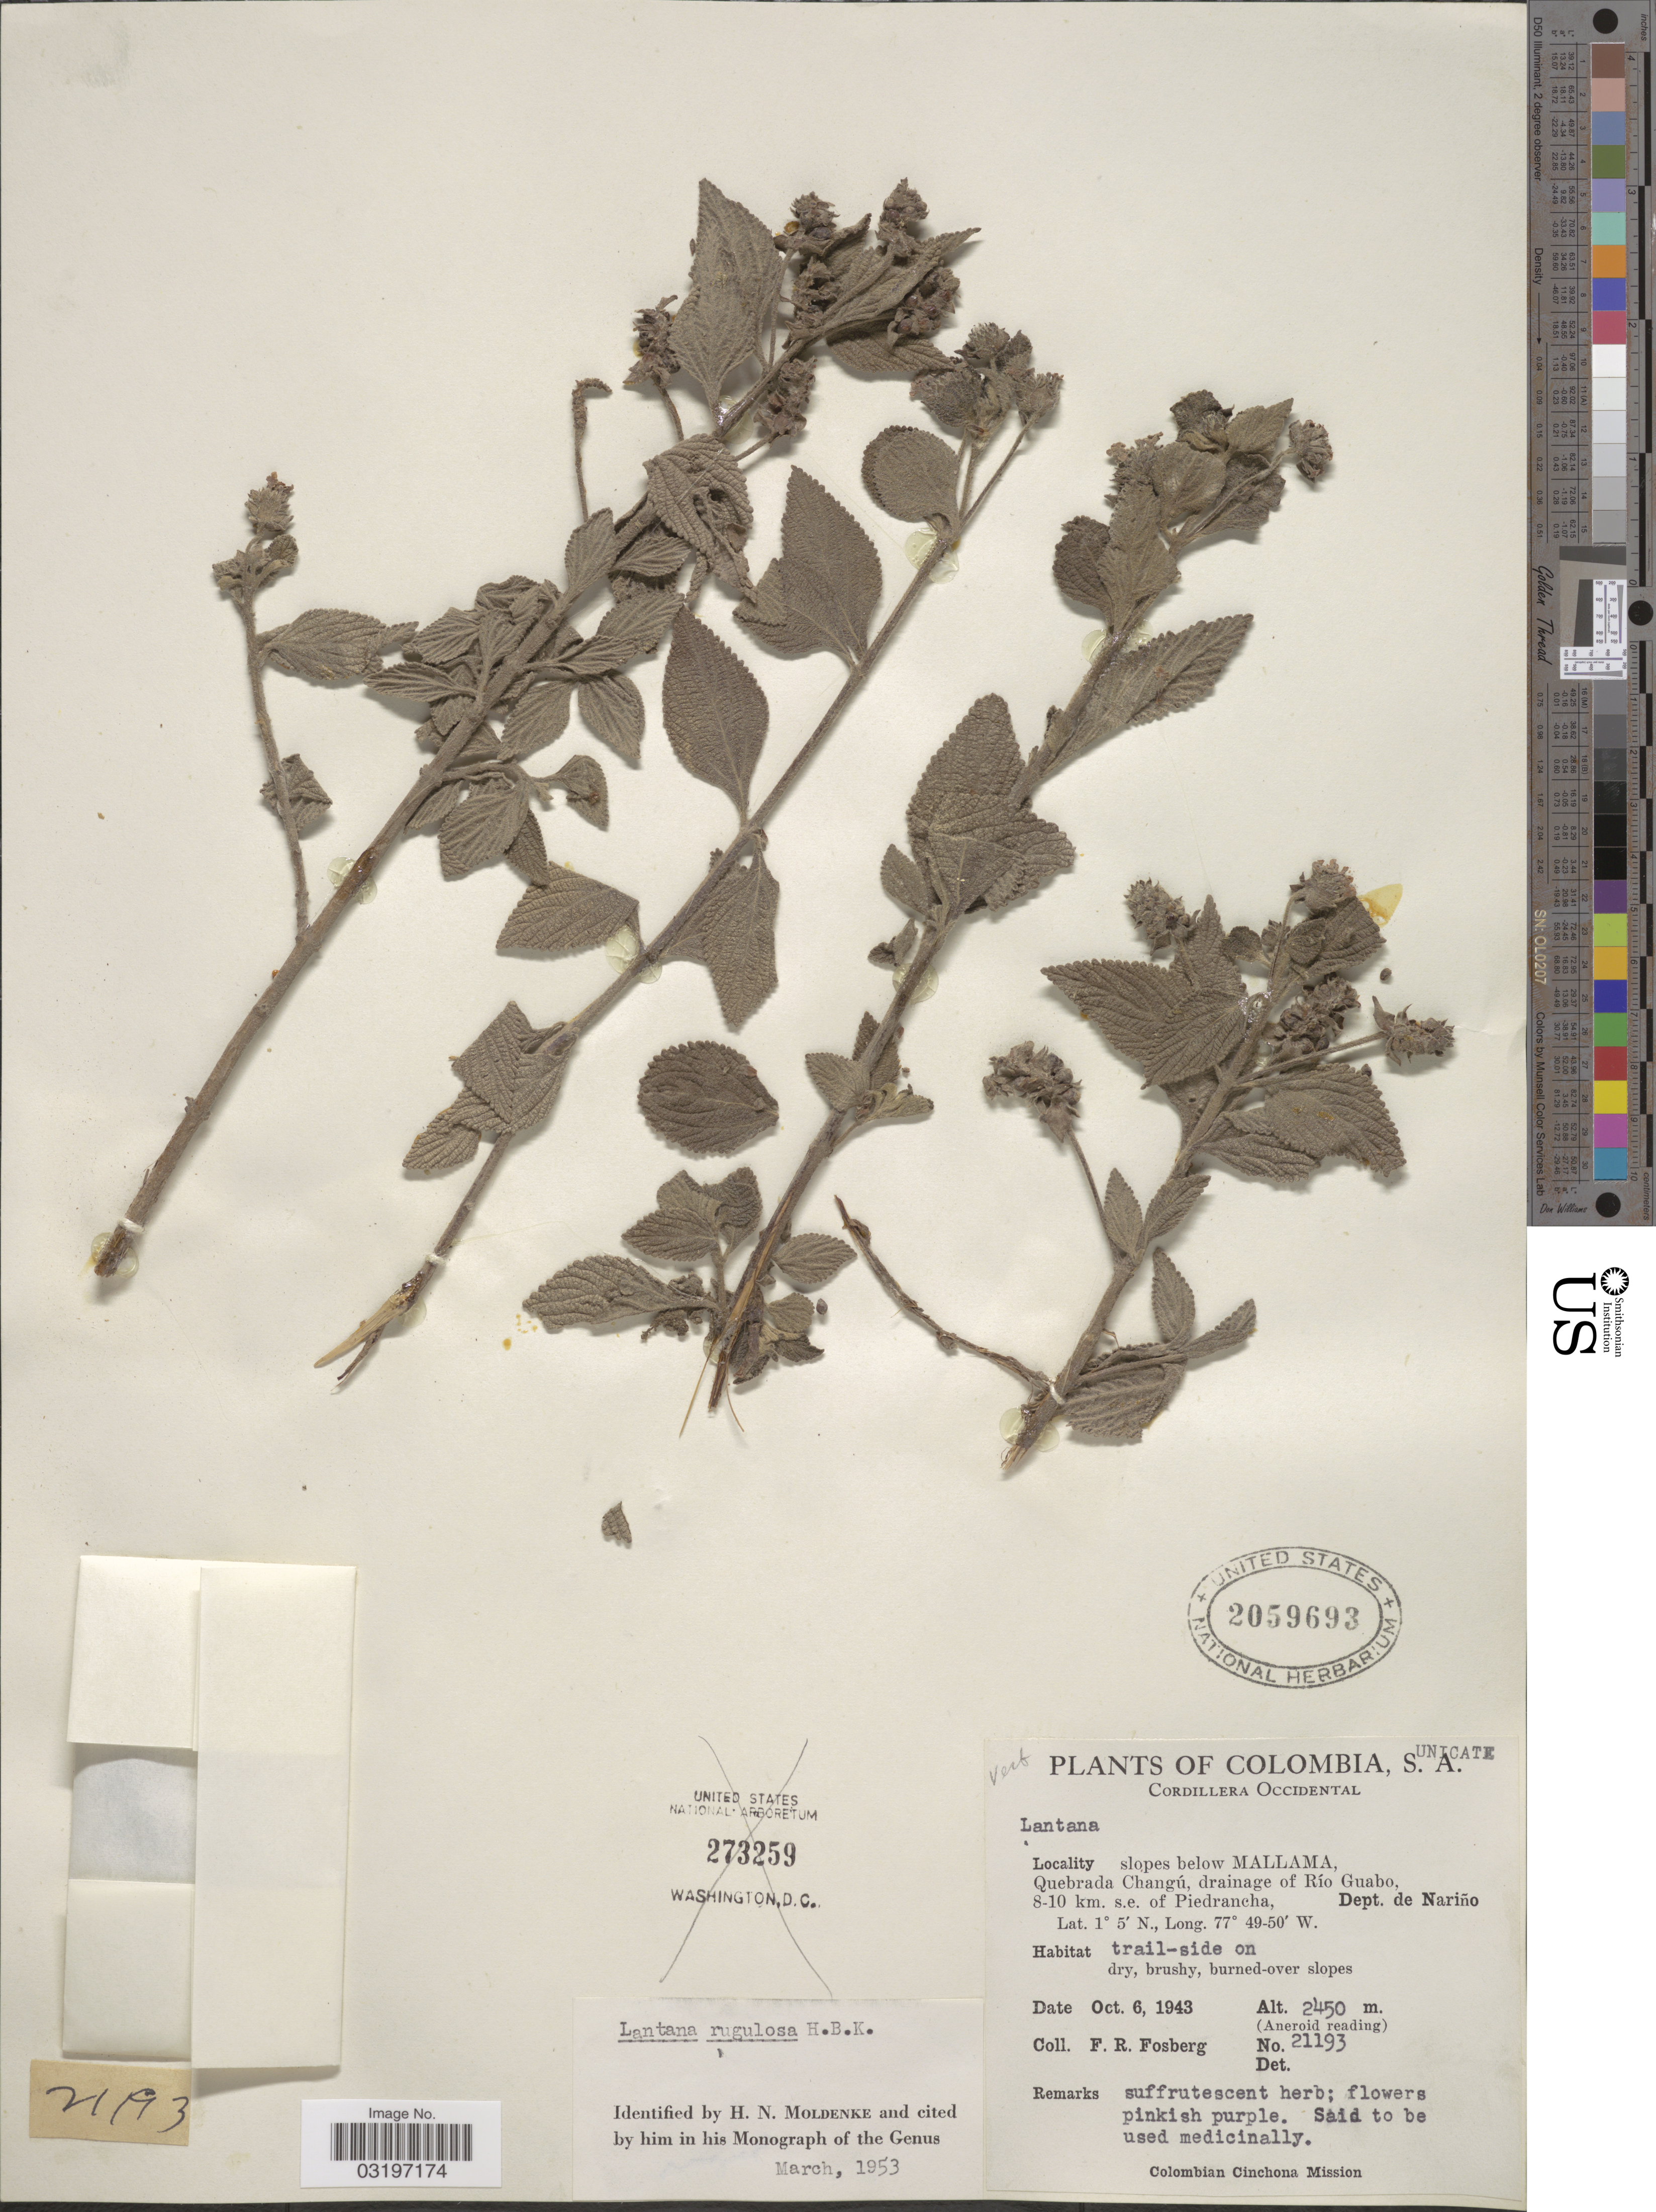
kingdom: Plantae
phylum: Tracheophyta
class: Magnoliopsida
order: Lamiales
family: Verbenaceae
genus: Lantana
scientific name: Lantana rugulosa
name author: Kunth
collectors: F. R. Fosberg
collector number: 21193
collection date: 1943-10-06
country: Colombia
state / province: Nariño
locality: Cordillera Occidental. Slopes below Mallama, Quebrada Changú, drainage of Río Guabo, 8-10 km. s.e. of Piedrancha, Dept. de Nariño.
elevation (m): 2450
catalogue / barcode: US 2059693